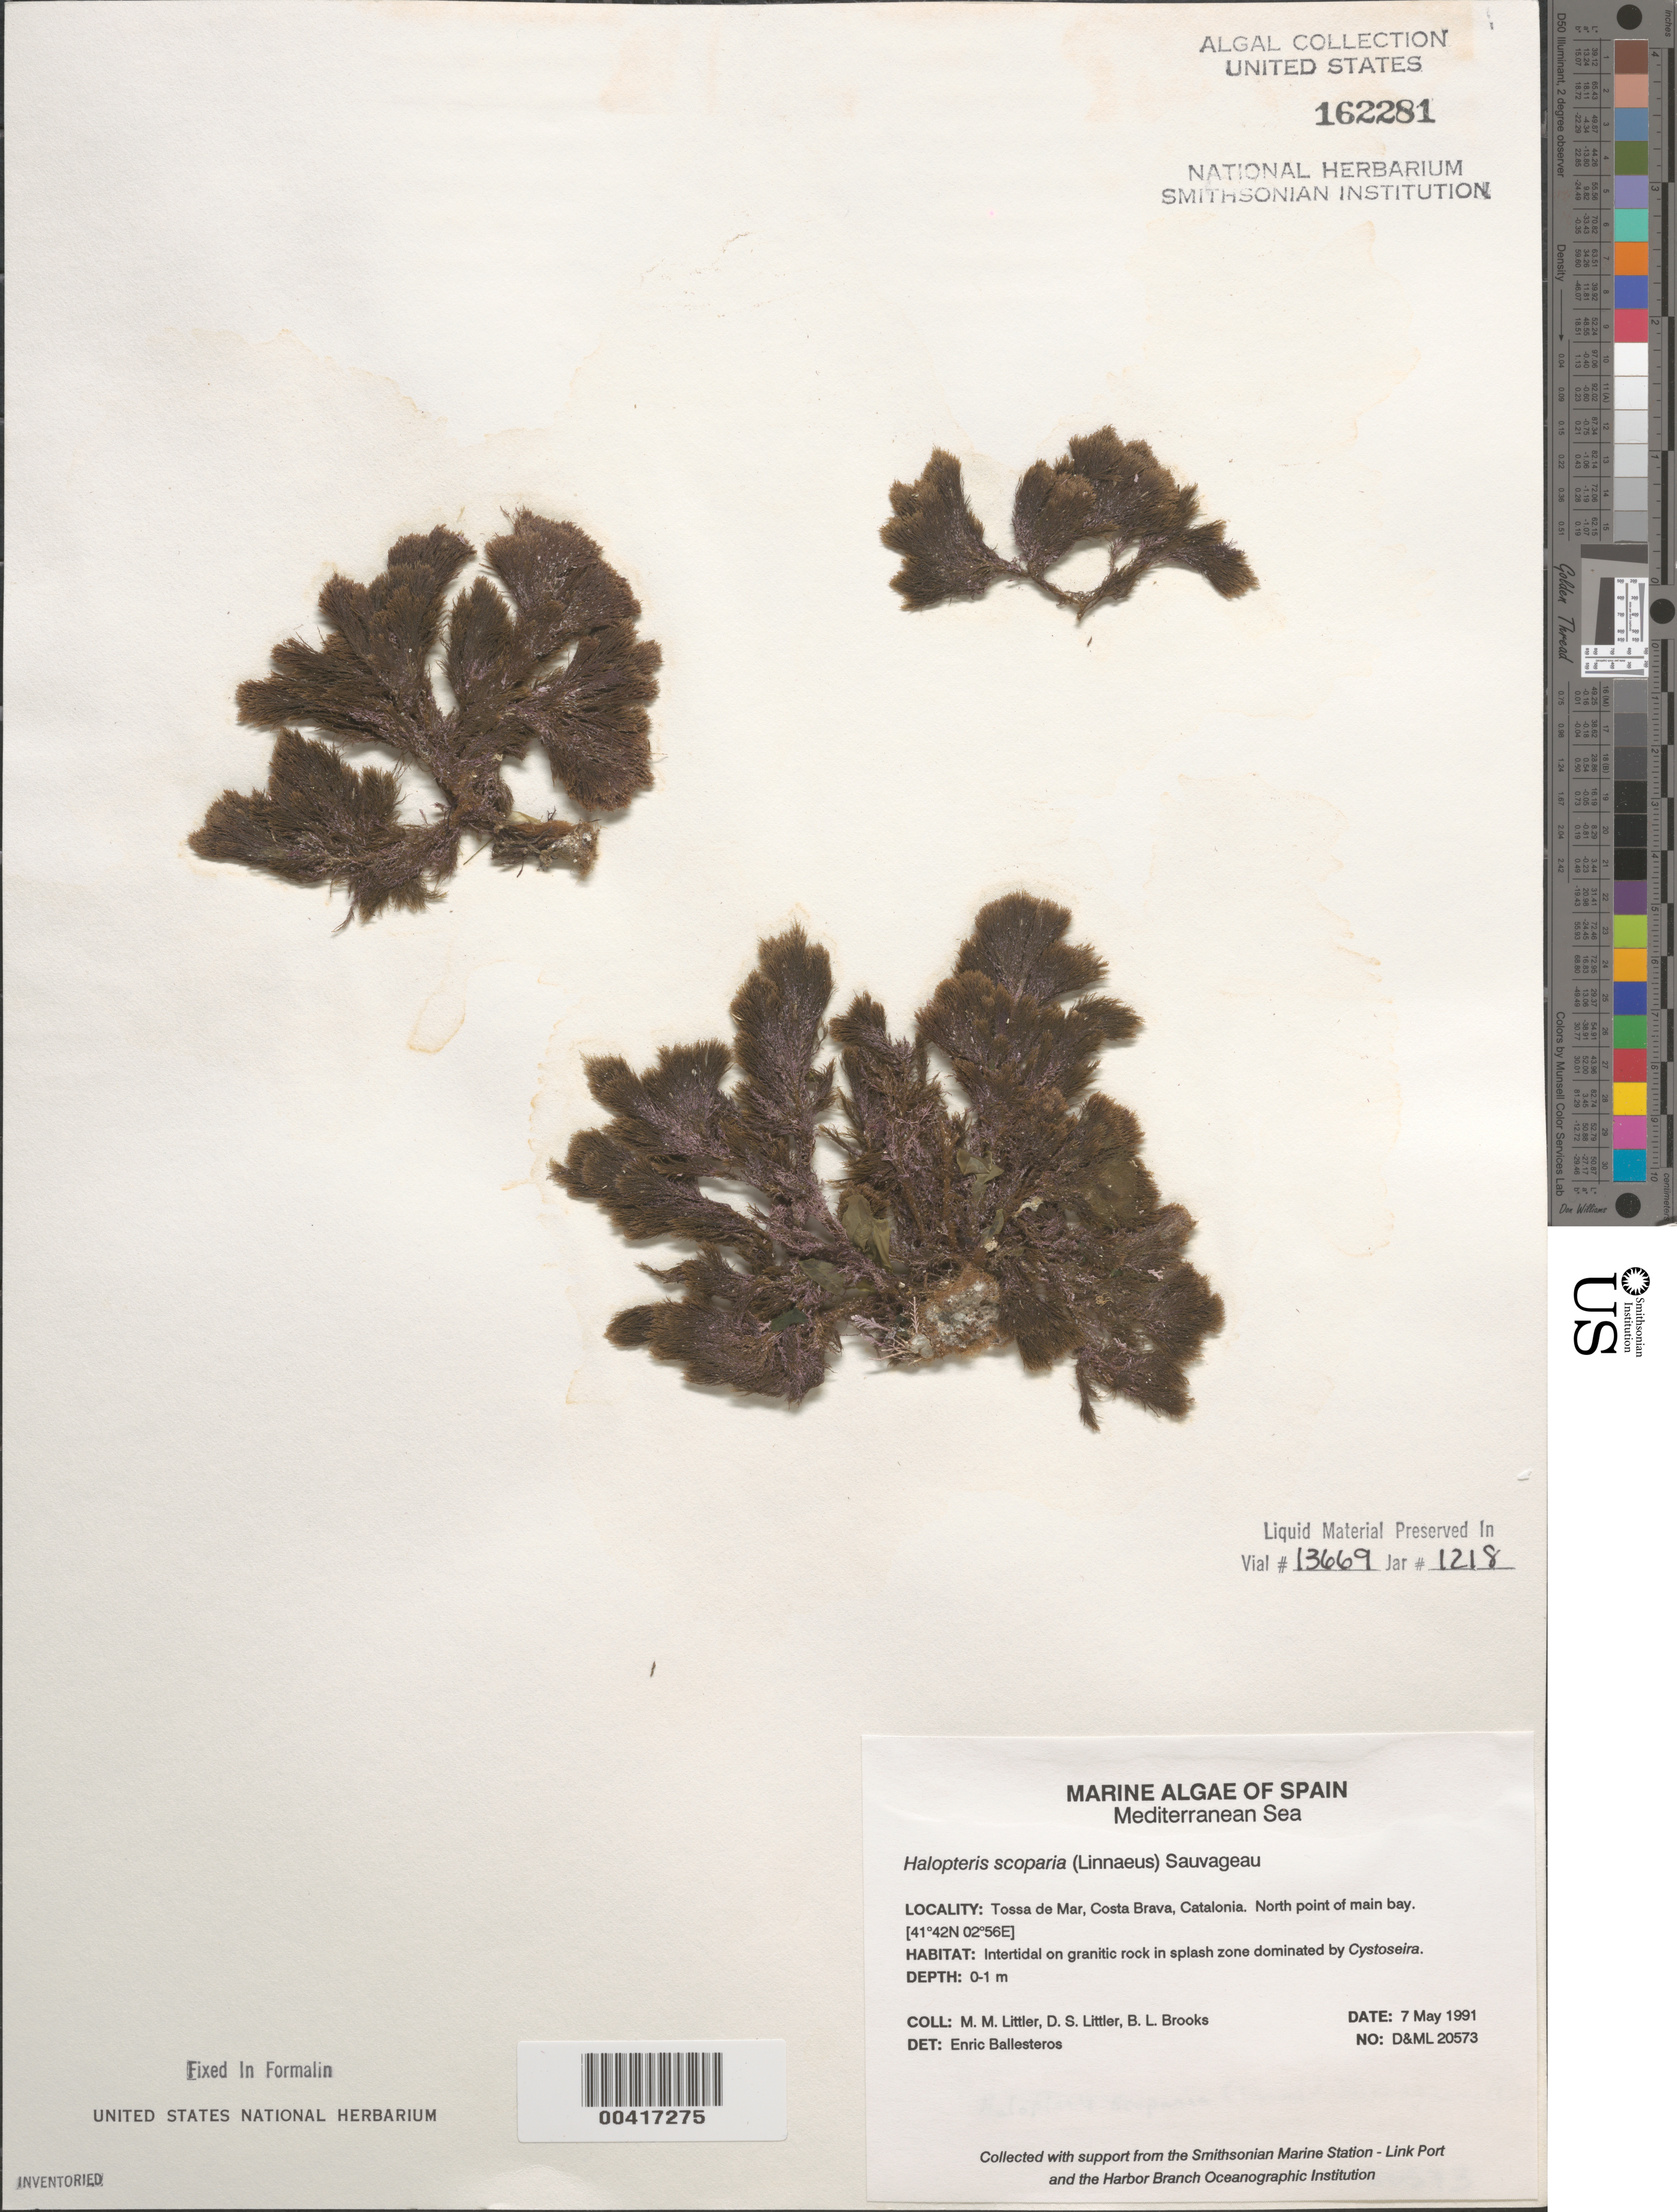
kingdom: Chromista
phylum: Ochrophyta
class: Phaeophyceae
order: Sphacelariales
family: Stypocaulaceae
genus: Halopteris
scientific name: Halopteris scoparia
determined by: Ballesteros, E.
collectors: M. M. Littler, D. S. Littler & B. Brooks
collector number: D&ML 20573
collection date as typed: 07 May 1991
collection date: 1991-05-07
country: Spain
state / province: Catalunya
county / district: Girona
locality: Tossa de mar, costa brava, catalonia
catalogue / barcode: US 162281